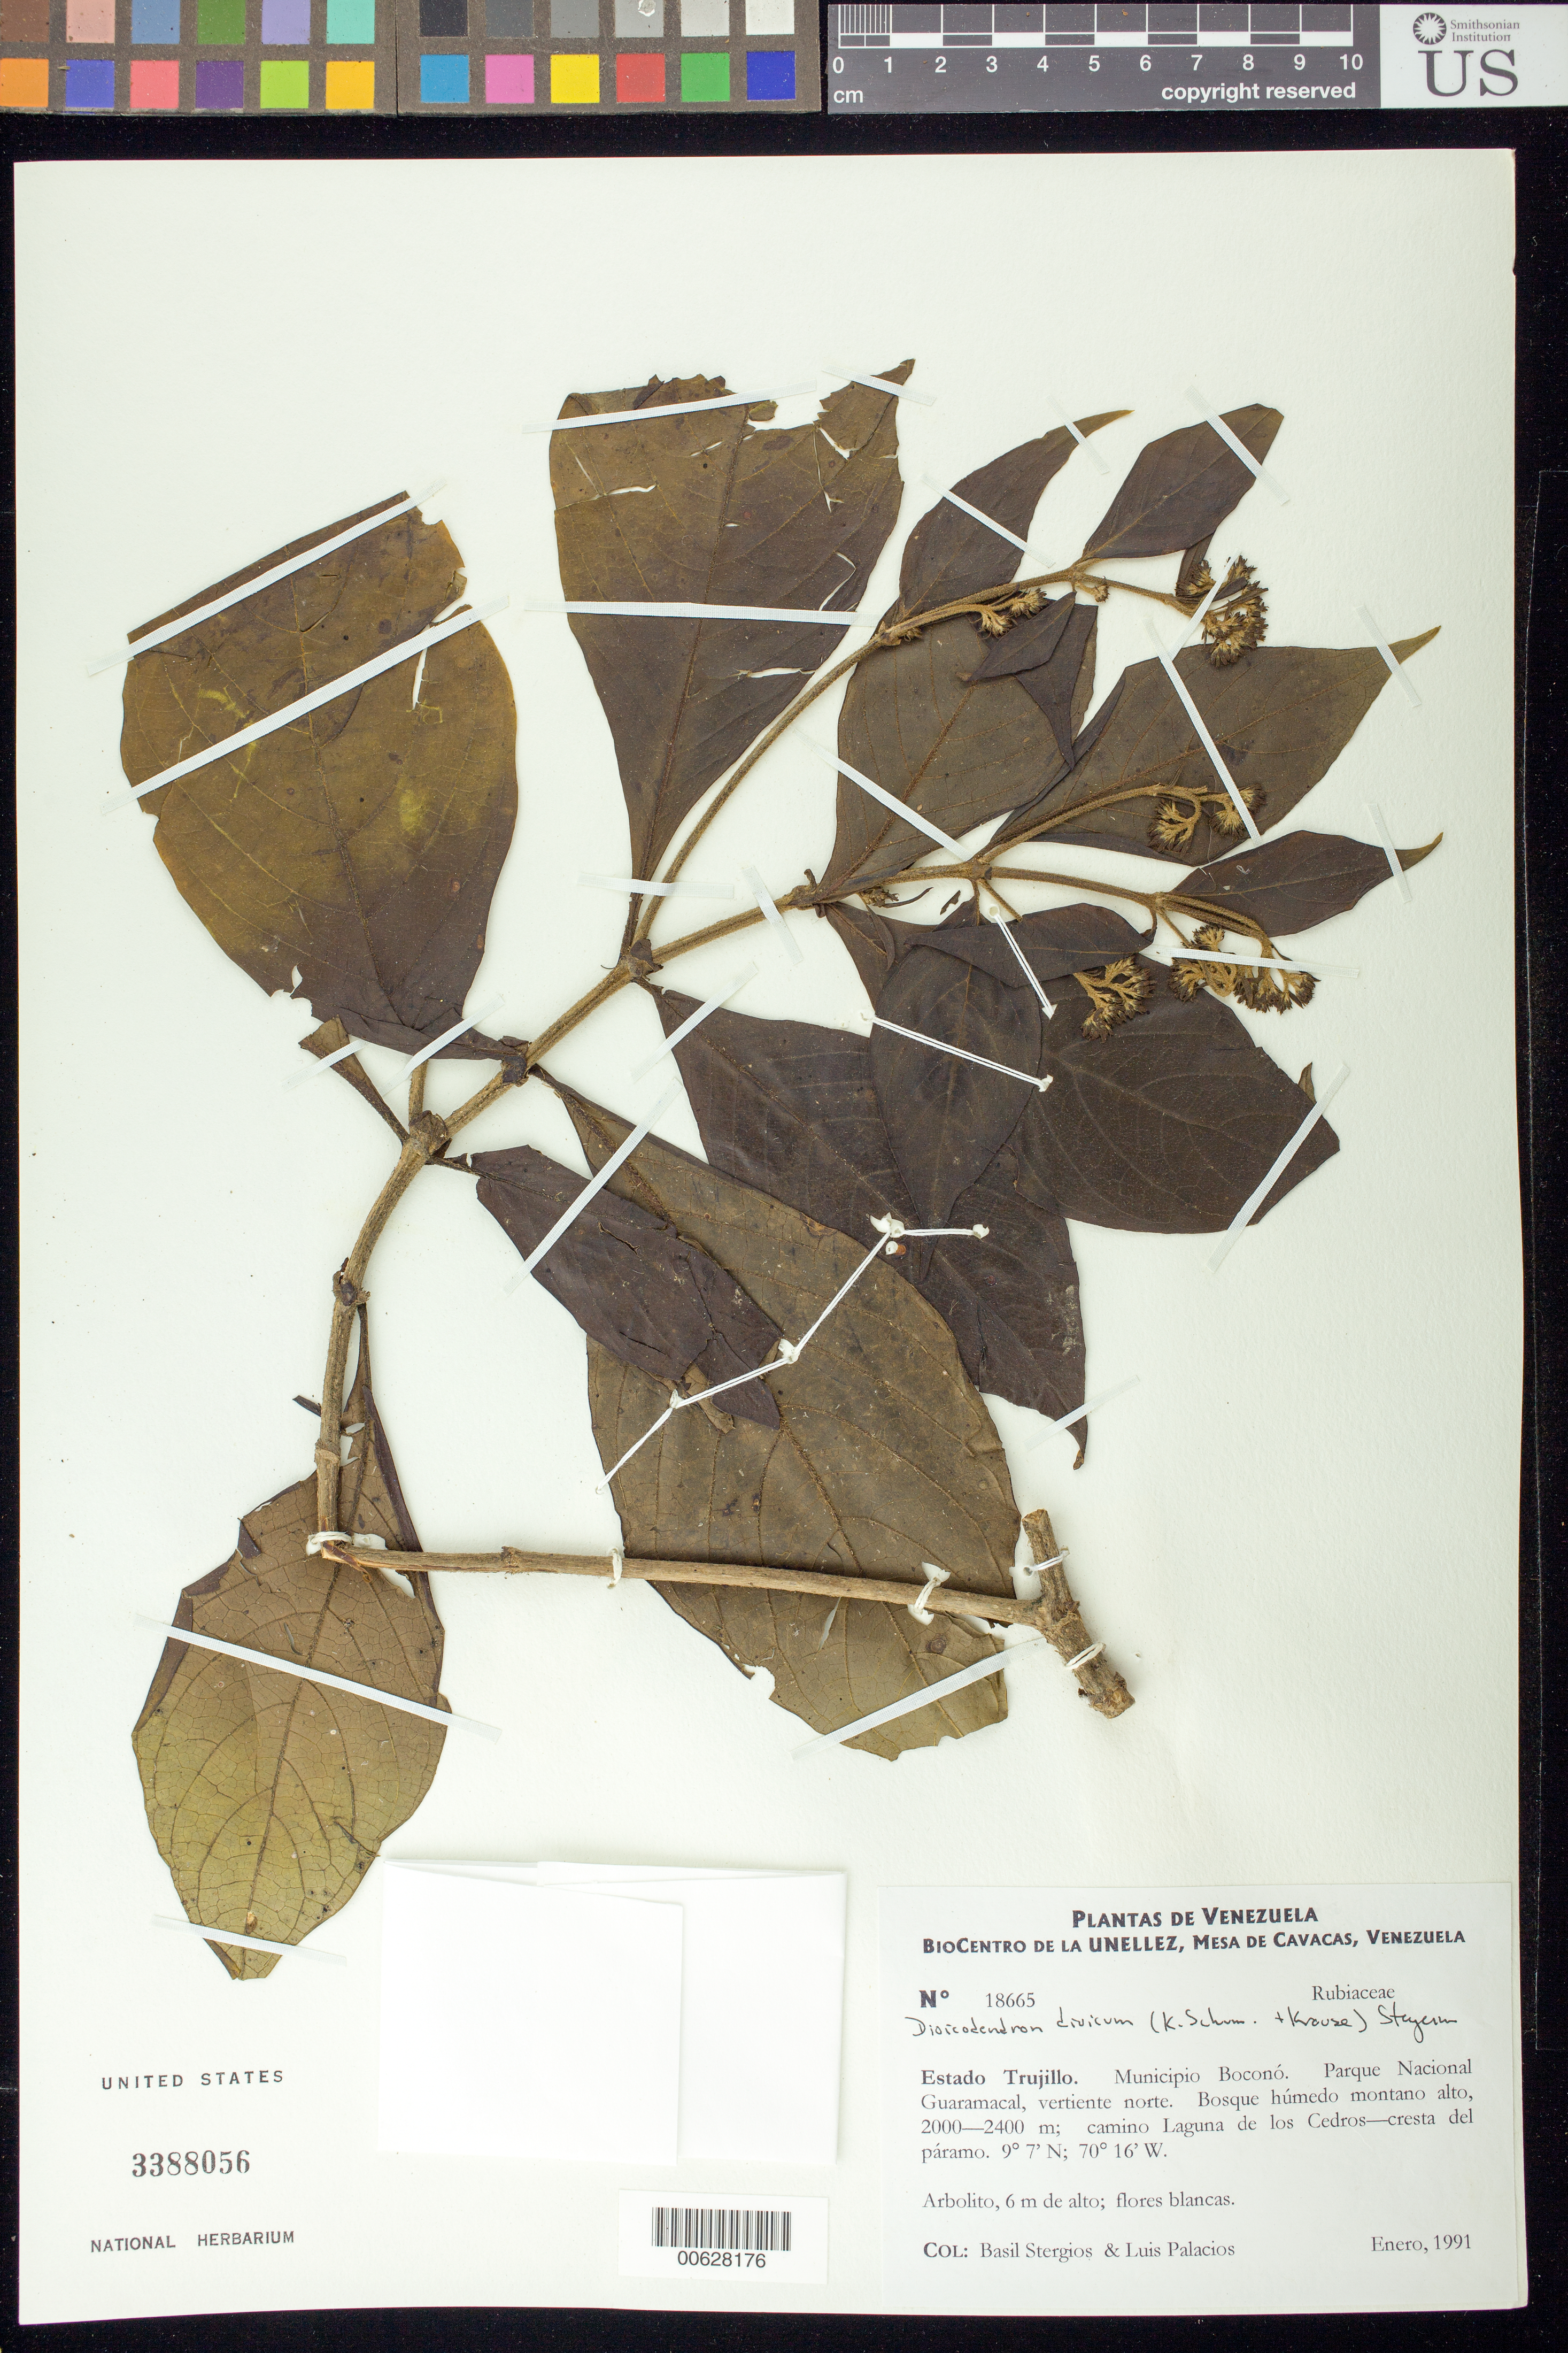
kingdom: Plantae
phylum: Tracheophyta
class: Magnoliopsida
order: Gentianales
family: Rubiaceae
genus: Dioicodendron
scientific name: Dioicodendron dioicum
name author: (K. Schum. & Krause) Steyerm.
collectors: B. G. Stergios & L. Palacios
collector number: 18665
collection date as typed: Jan 1991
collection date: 1991-01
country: Venezuela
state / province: Trujillo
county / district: Boconó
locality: Parque Nacional Guaramacal, vertiente N, camino laguna de los Cedros-cresta del páramo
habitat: Bosque húmedo montano alto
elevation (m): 2000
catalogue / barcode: US 3388056